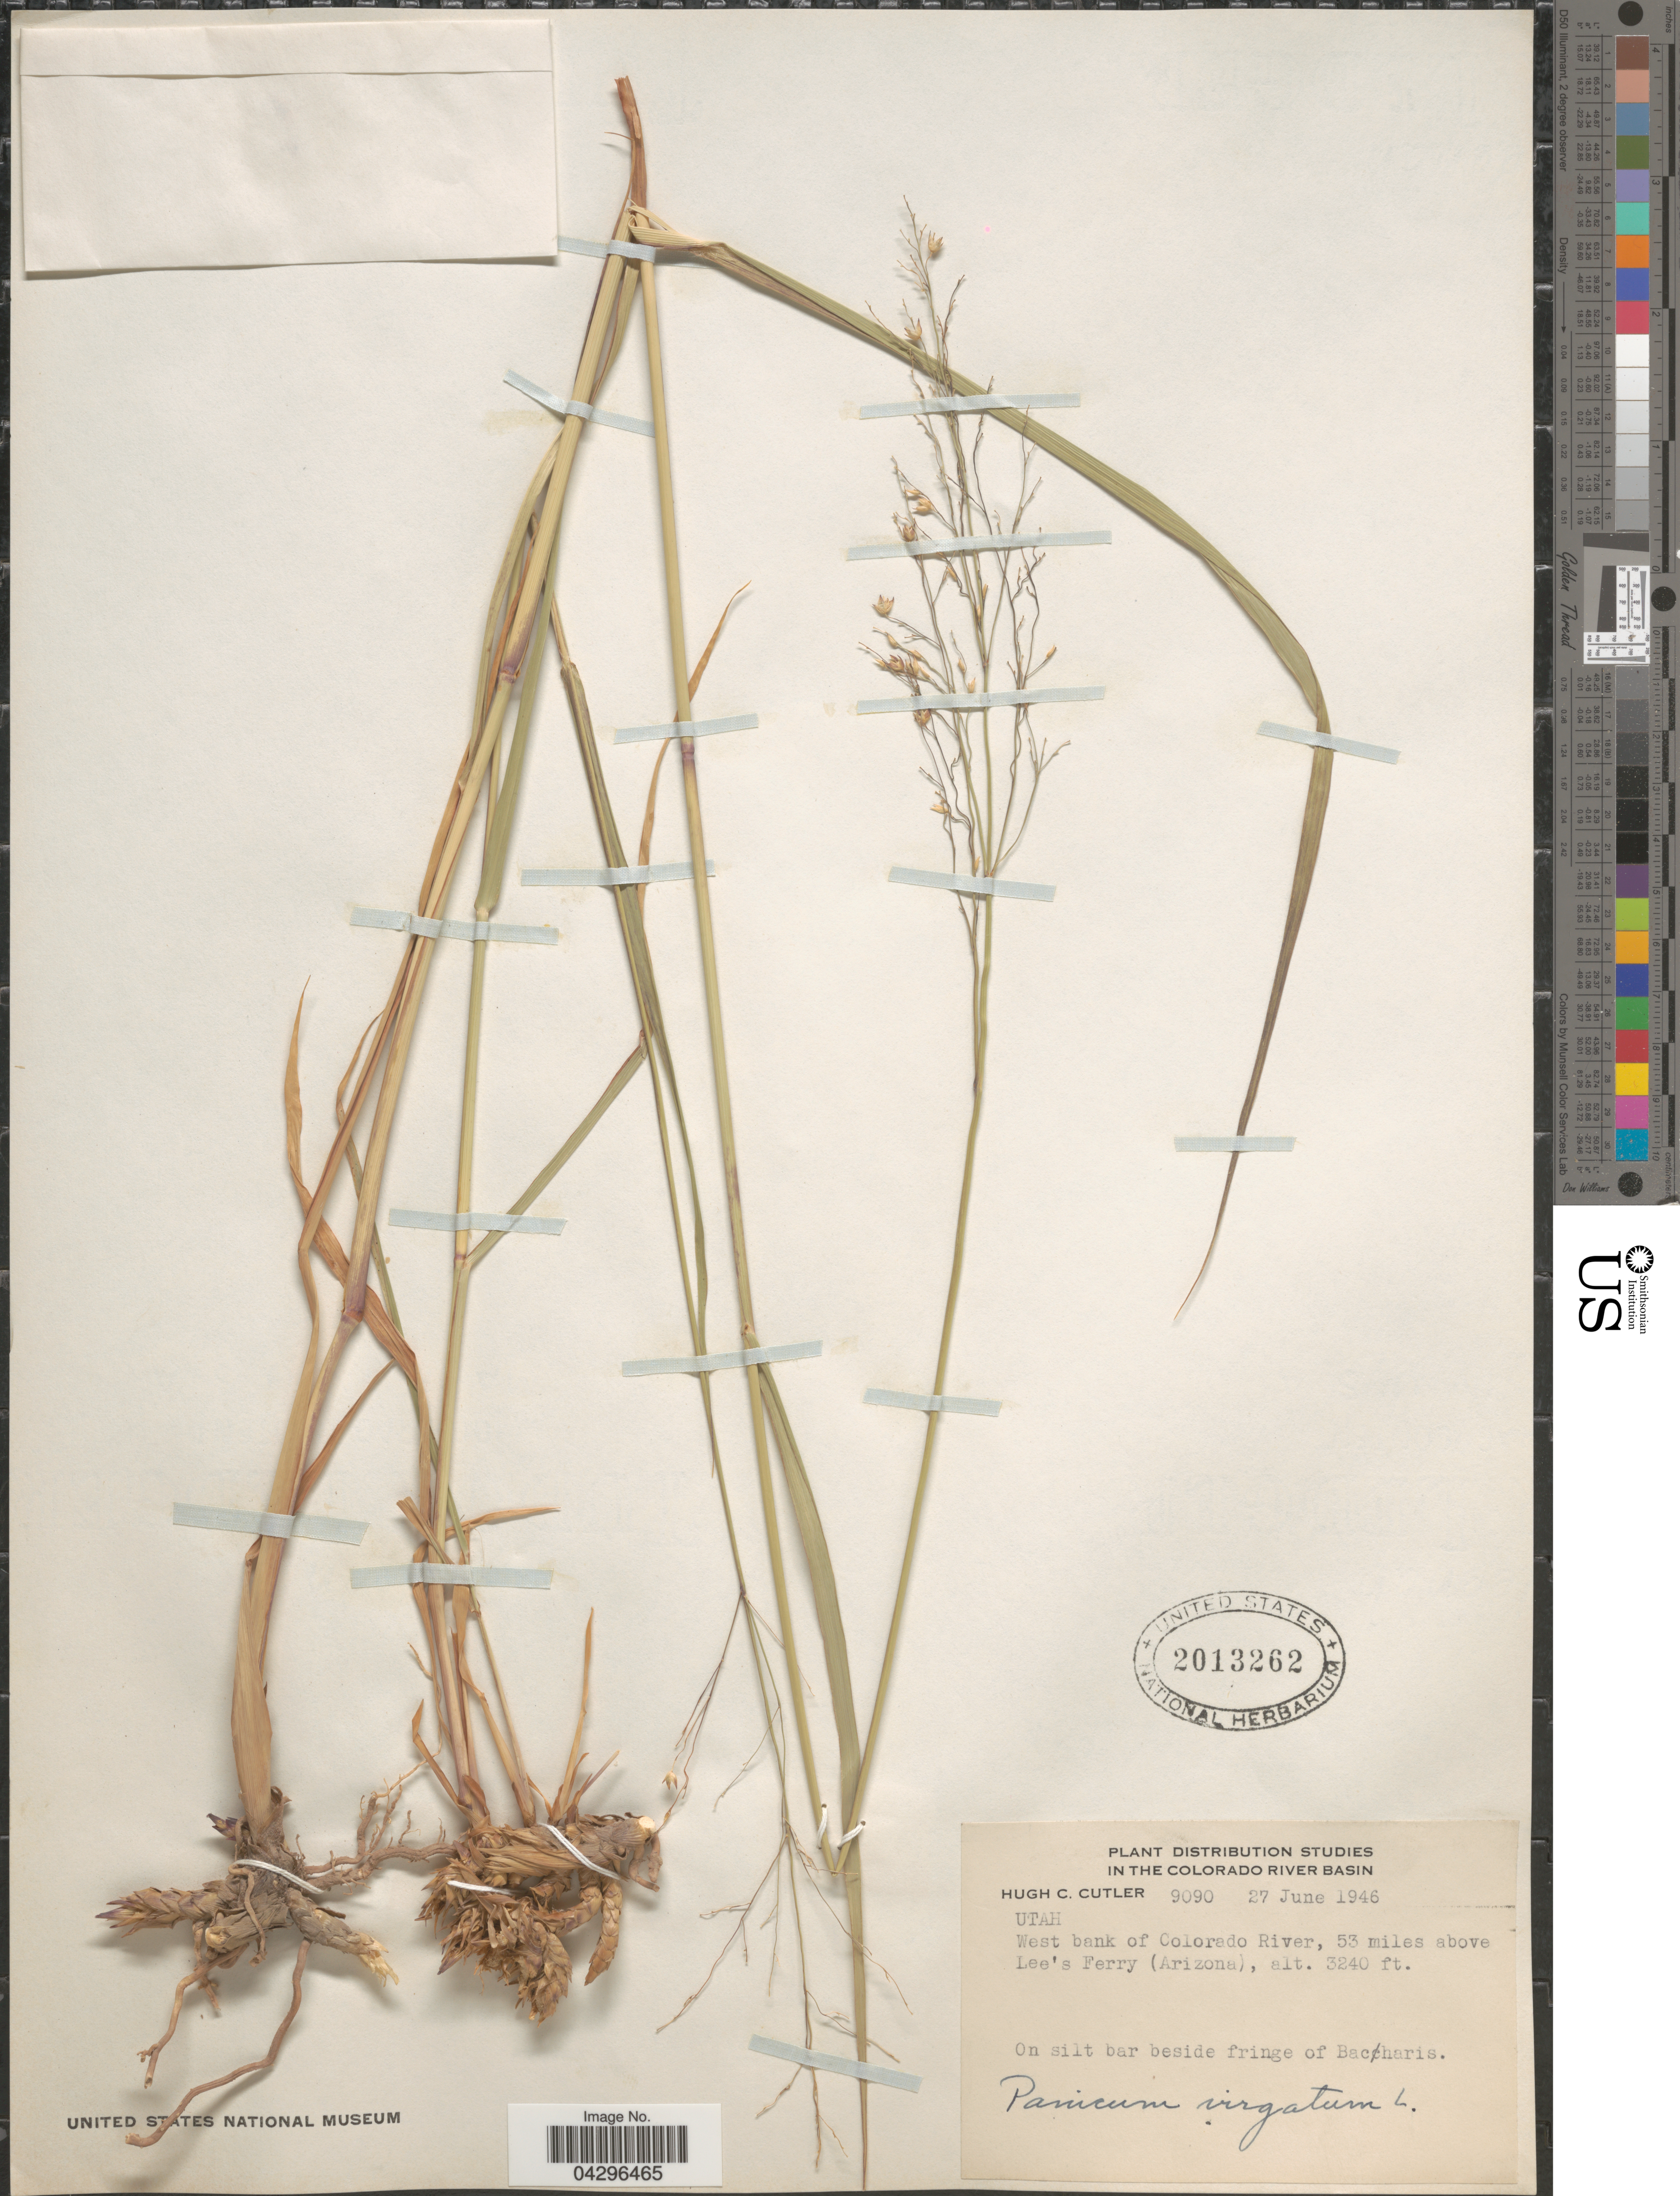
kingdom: Plantae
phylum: Tracheophyta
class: Liliopsida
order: Poales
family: Poaceae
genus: Panicum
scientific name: Panicum virgatum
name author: L.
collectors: H. C. Cutler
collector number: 9090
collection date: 1946-06-27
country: United States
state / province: Utah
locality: In the Colorado River Basin. West bank of Colorado River, 53 miles above Lee's Ferry (Arizona). On silt bar beside fringe of Bacharis.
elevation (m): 988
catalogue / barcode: US 2013262